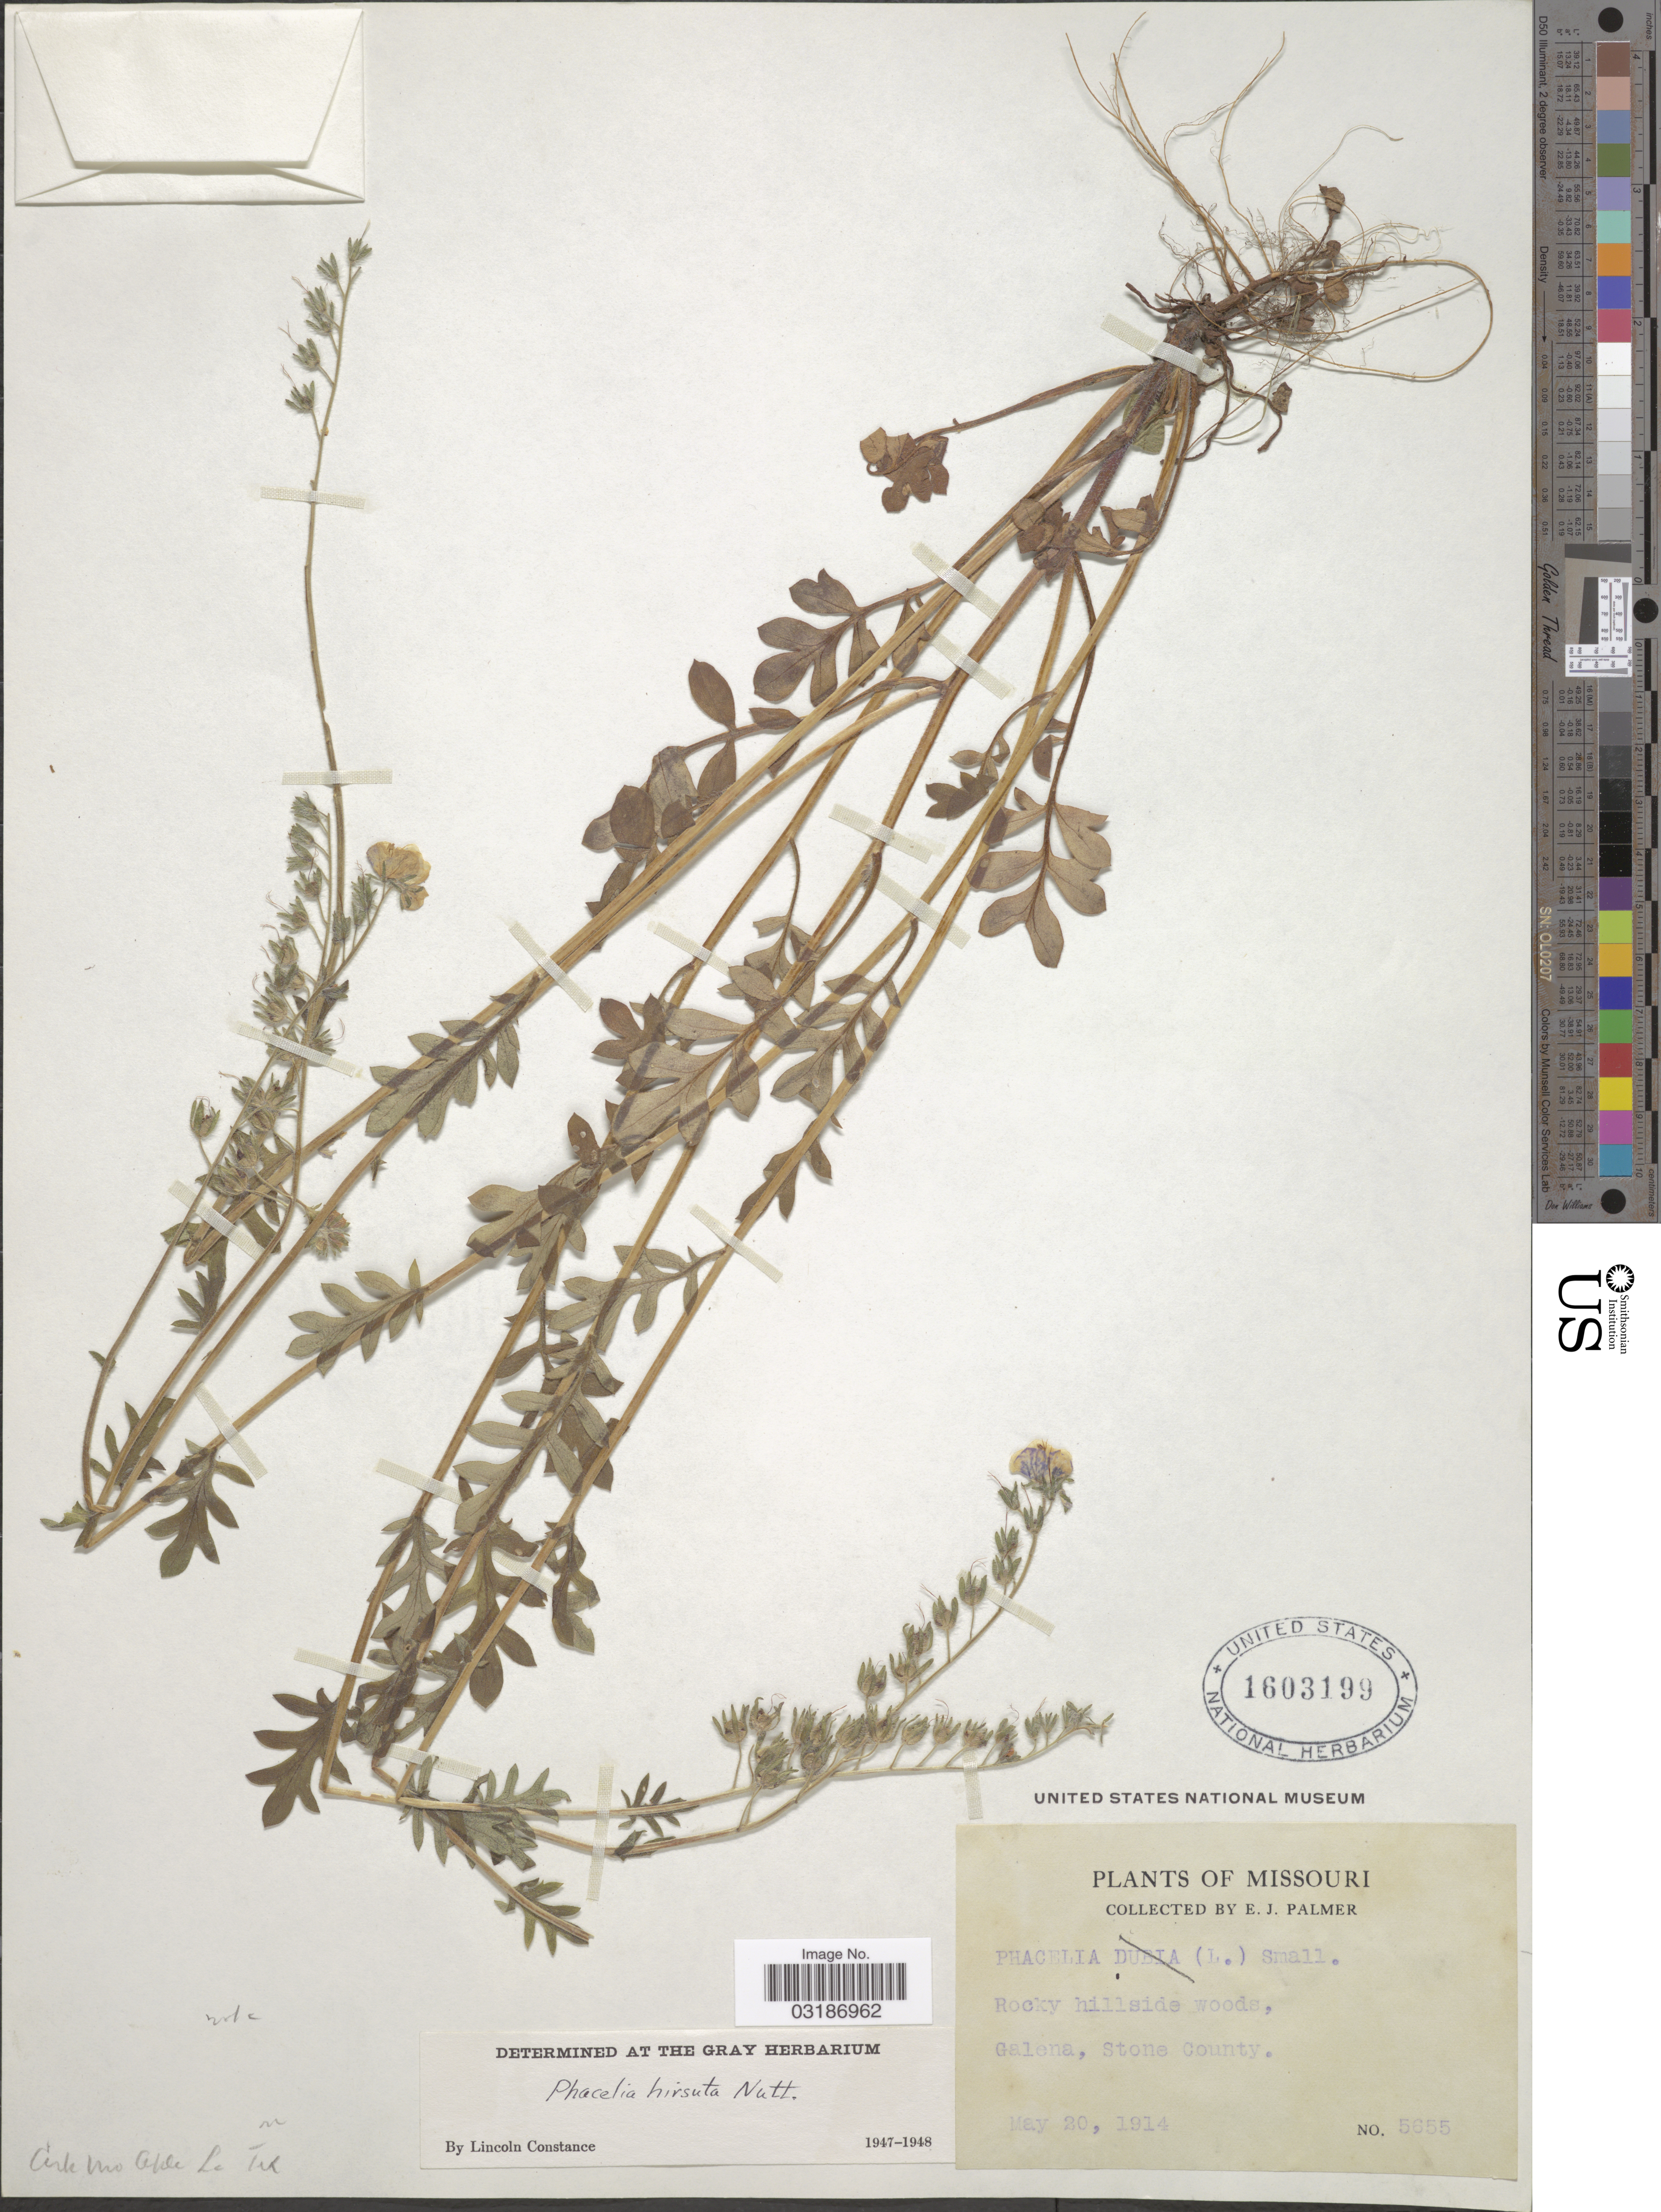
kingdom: Plantae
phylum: Tracheophyta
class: Magnoliopsida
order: Boraginales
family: Hydrophyllaceae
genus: Phacelia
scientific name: Phacelia hirsuta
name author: Nutt.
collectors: E. J. Palmer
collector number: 5655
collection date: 1914-05-20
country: United States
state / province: Missouri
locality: Rocky hillside woods, Galena, Stone County.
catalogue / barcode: US 1603199